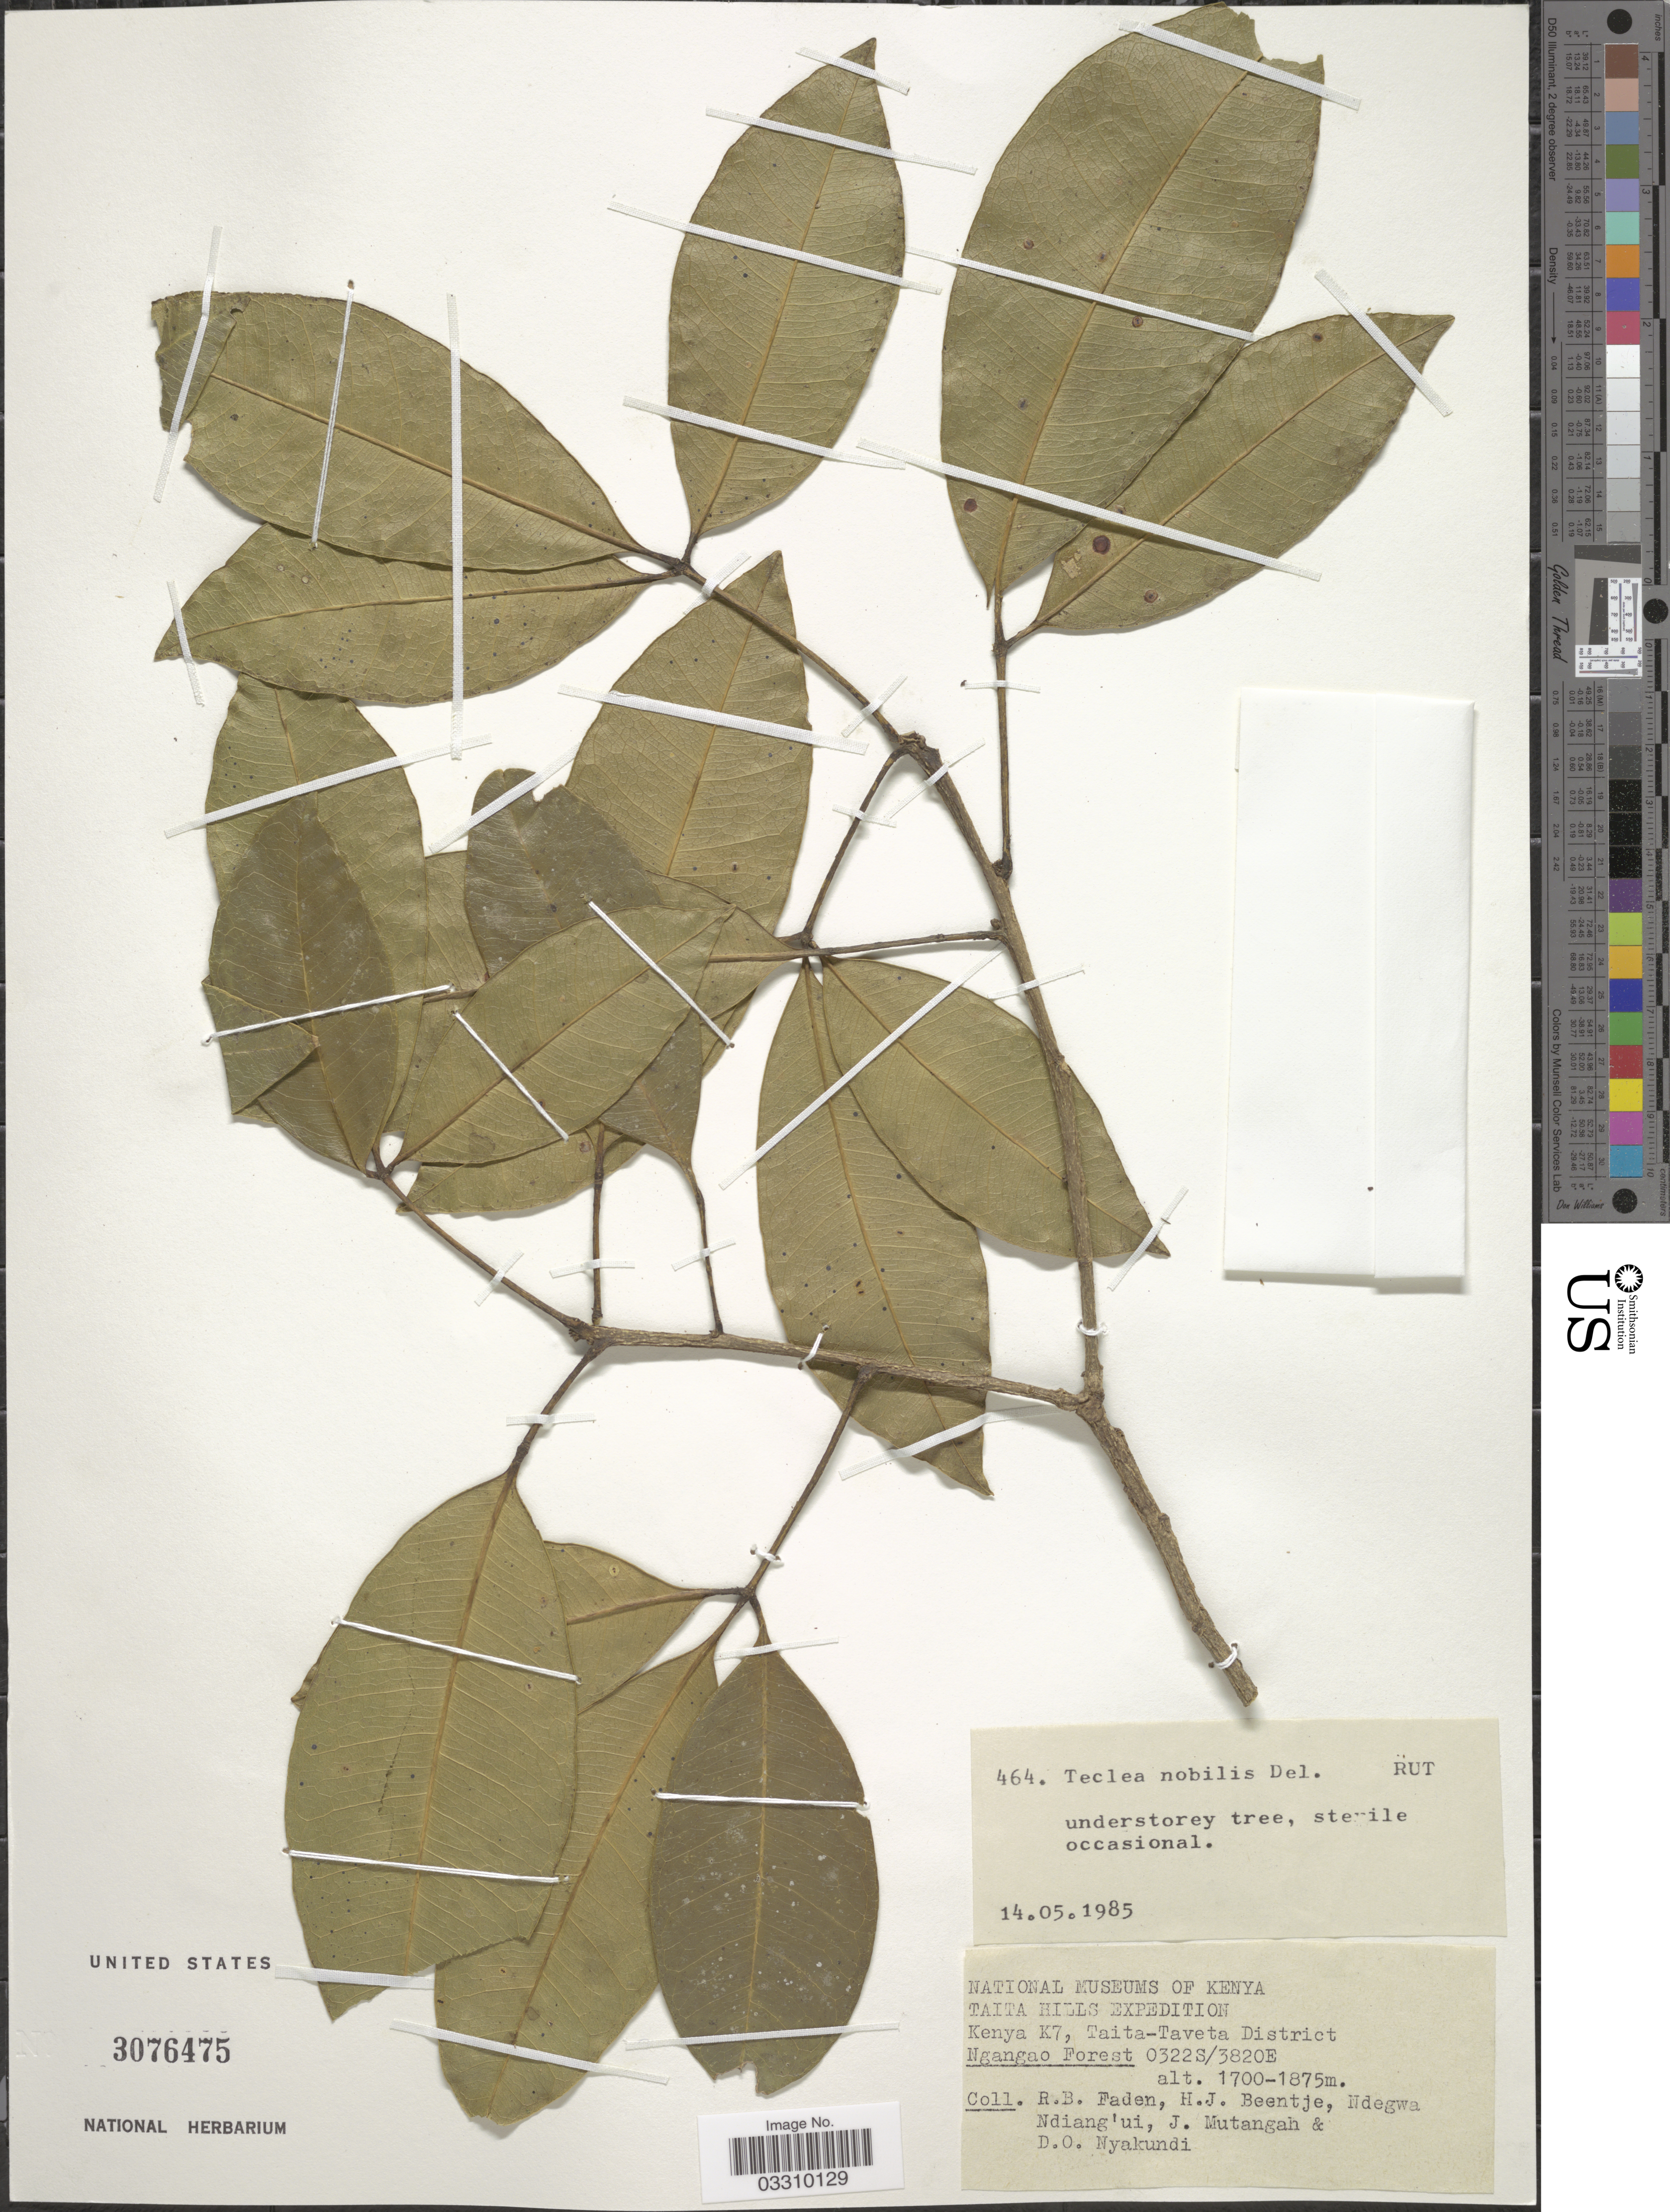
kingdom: Plantae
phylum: Tracheophyta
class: Magnoliopsida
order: Sapindales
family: Rutaceae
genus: Vepris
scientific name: Vepris nobilis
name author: (Delile) Mziray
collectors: R. B. Faden, H. J. Beentje, Ndegwa Ndiang'ui, J. Mutangah & D. Nyakundi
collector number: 464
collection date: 1985-05-14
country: Kenya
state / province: Taita Taveta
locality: Taita Hills. Taita-Taveta District, Ngangao Forest.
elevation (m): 1700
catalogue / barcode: US 3076475